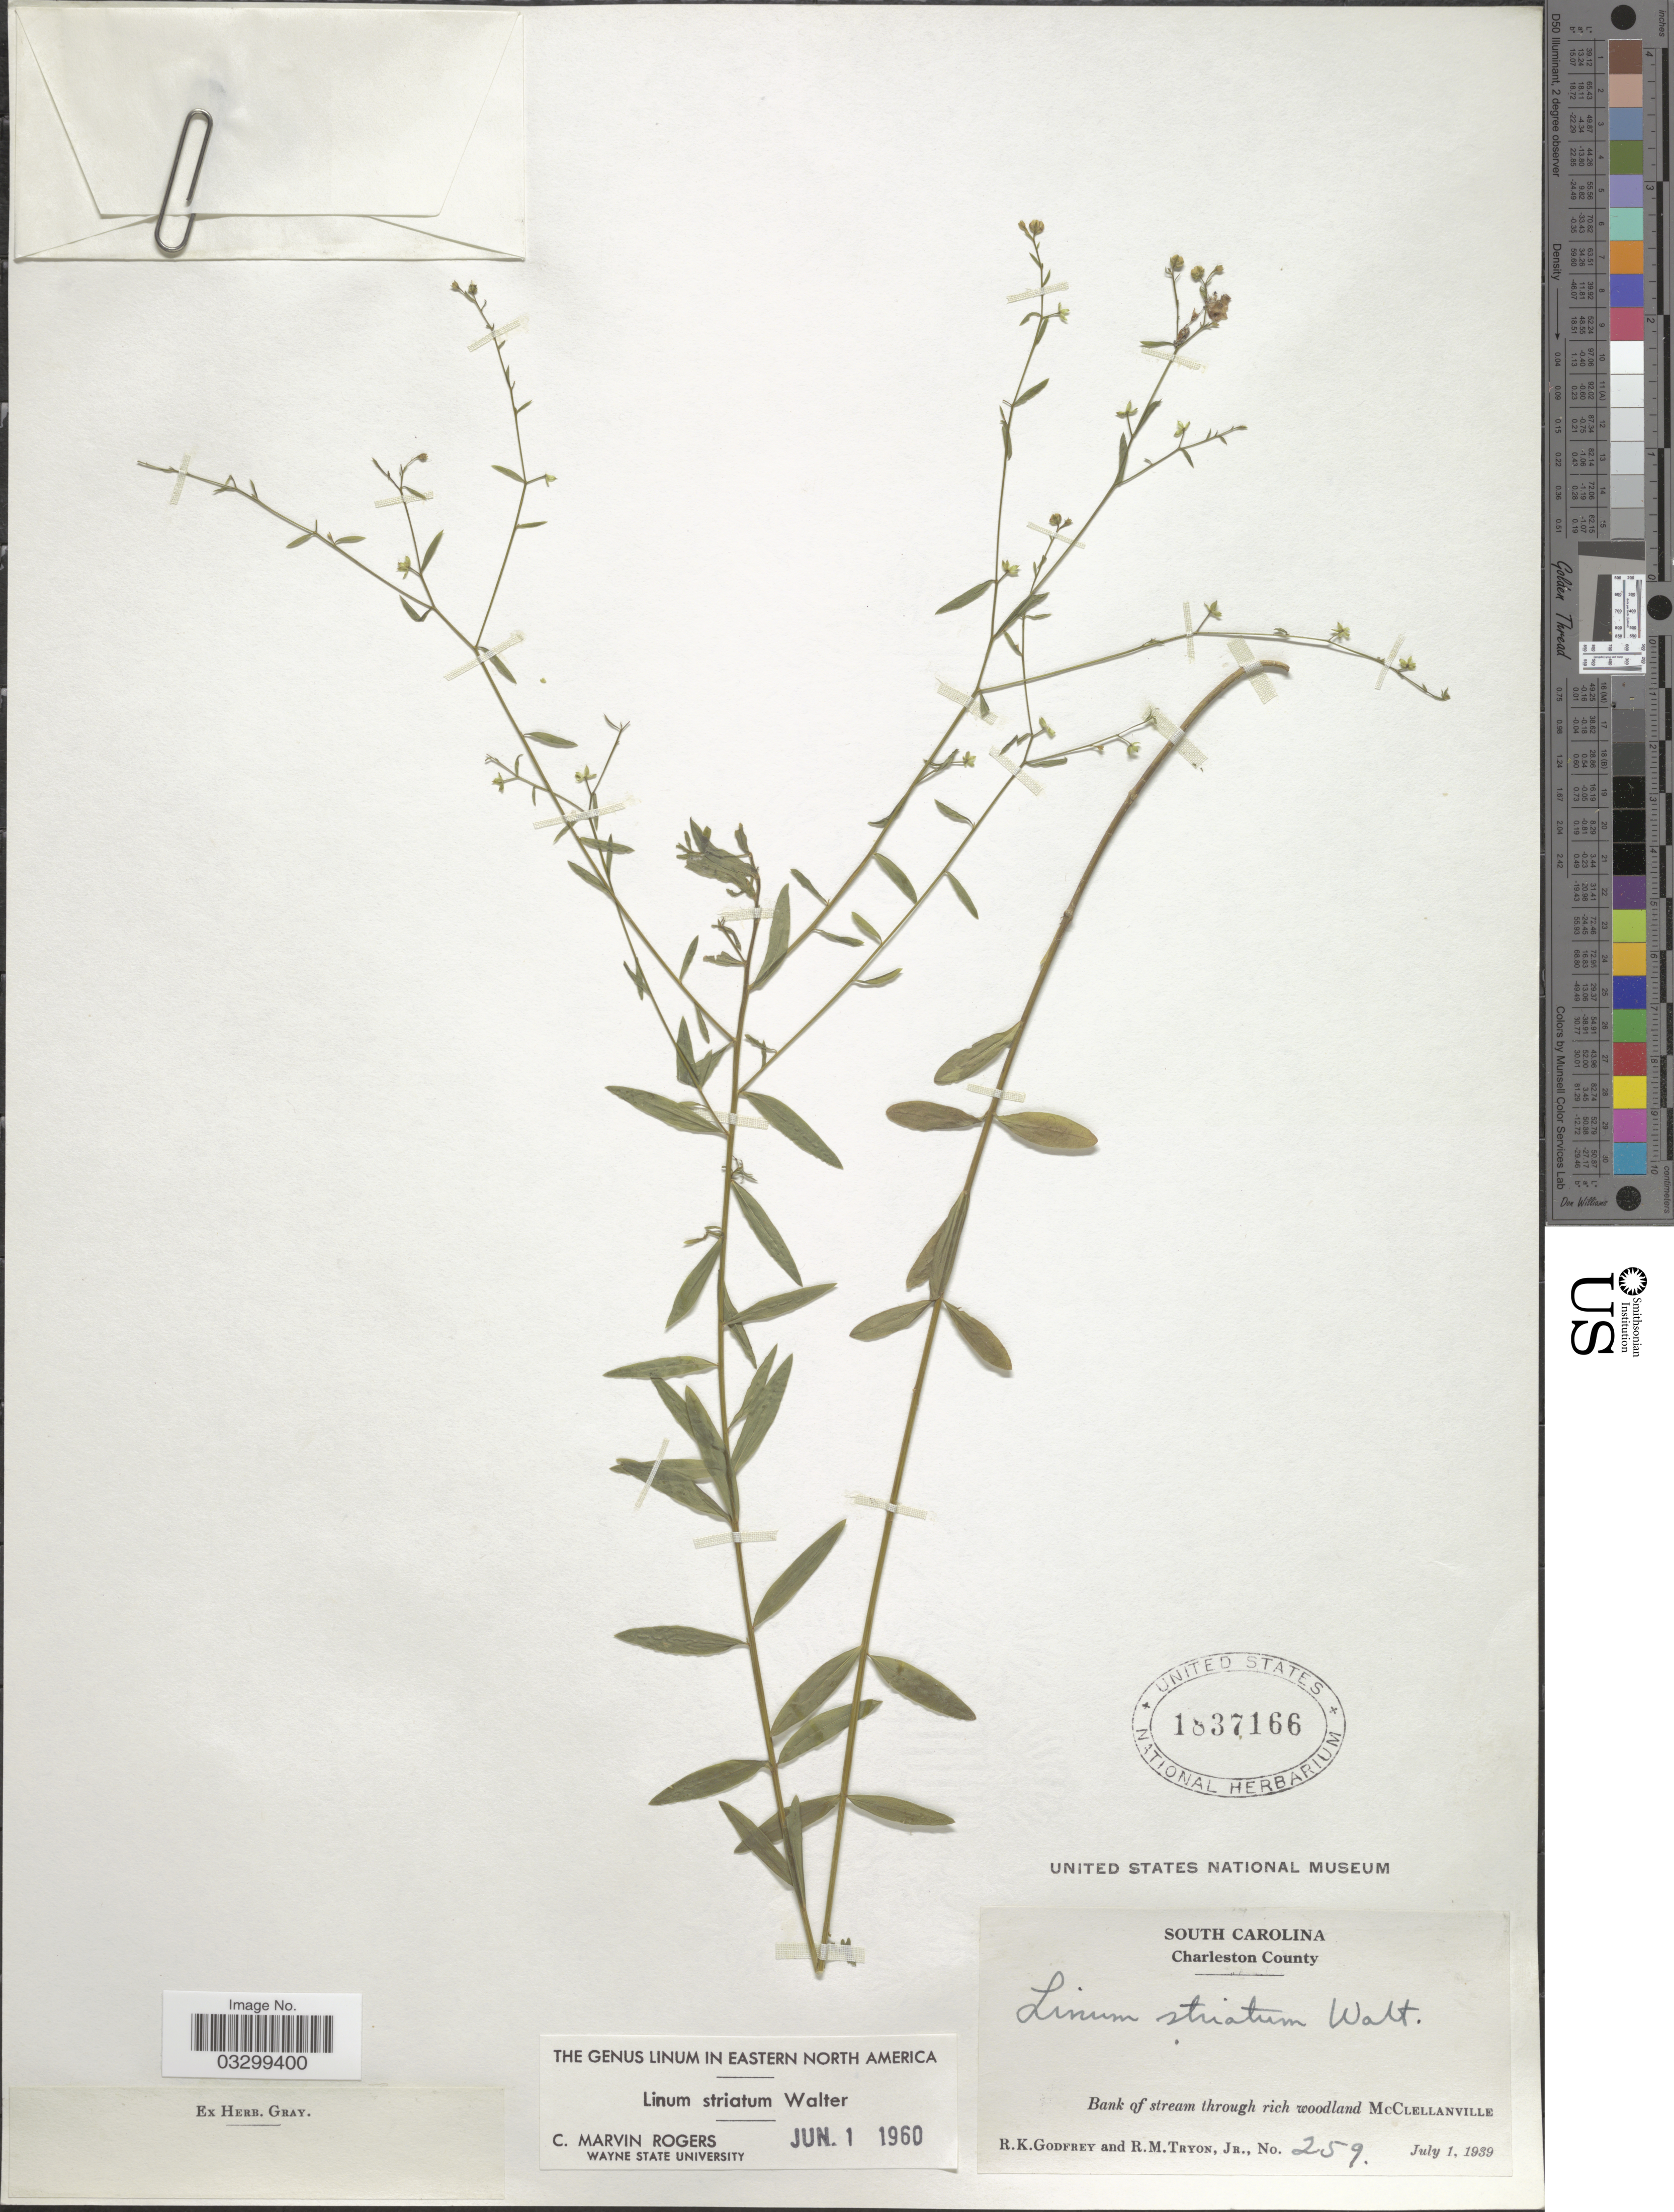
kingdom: Plantae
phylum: Tracheophyta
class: Magnoliopsida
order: Malpighiales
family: Linaceae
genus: Linum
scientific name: Linum striatum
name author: Walter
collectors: R. K. Godfrey & R. Tryon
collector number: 59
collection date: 1939-07-01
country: United States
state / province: South Carolina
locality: Charleston County. Bank of stream through rich woodland McClellanville.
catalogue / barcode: US 1837166